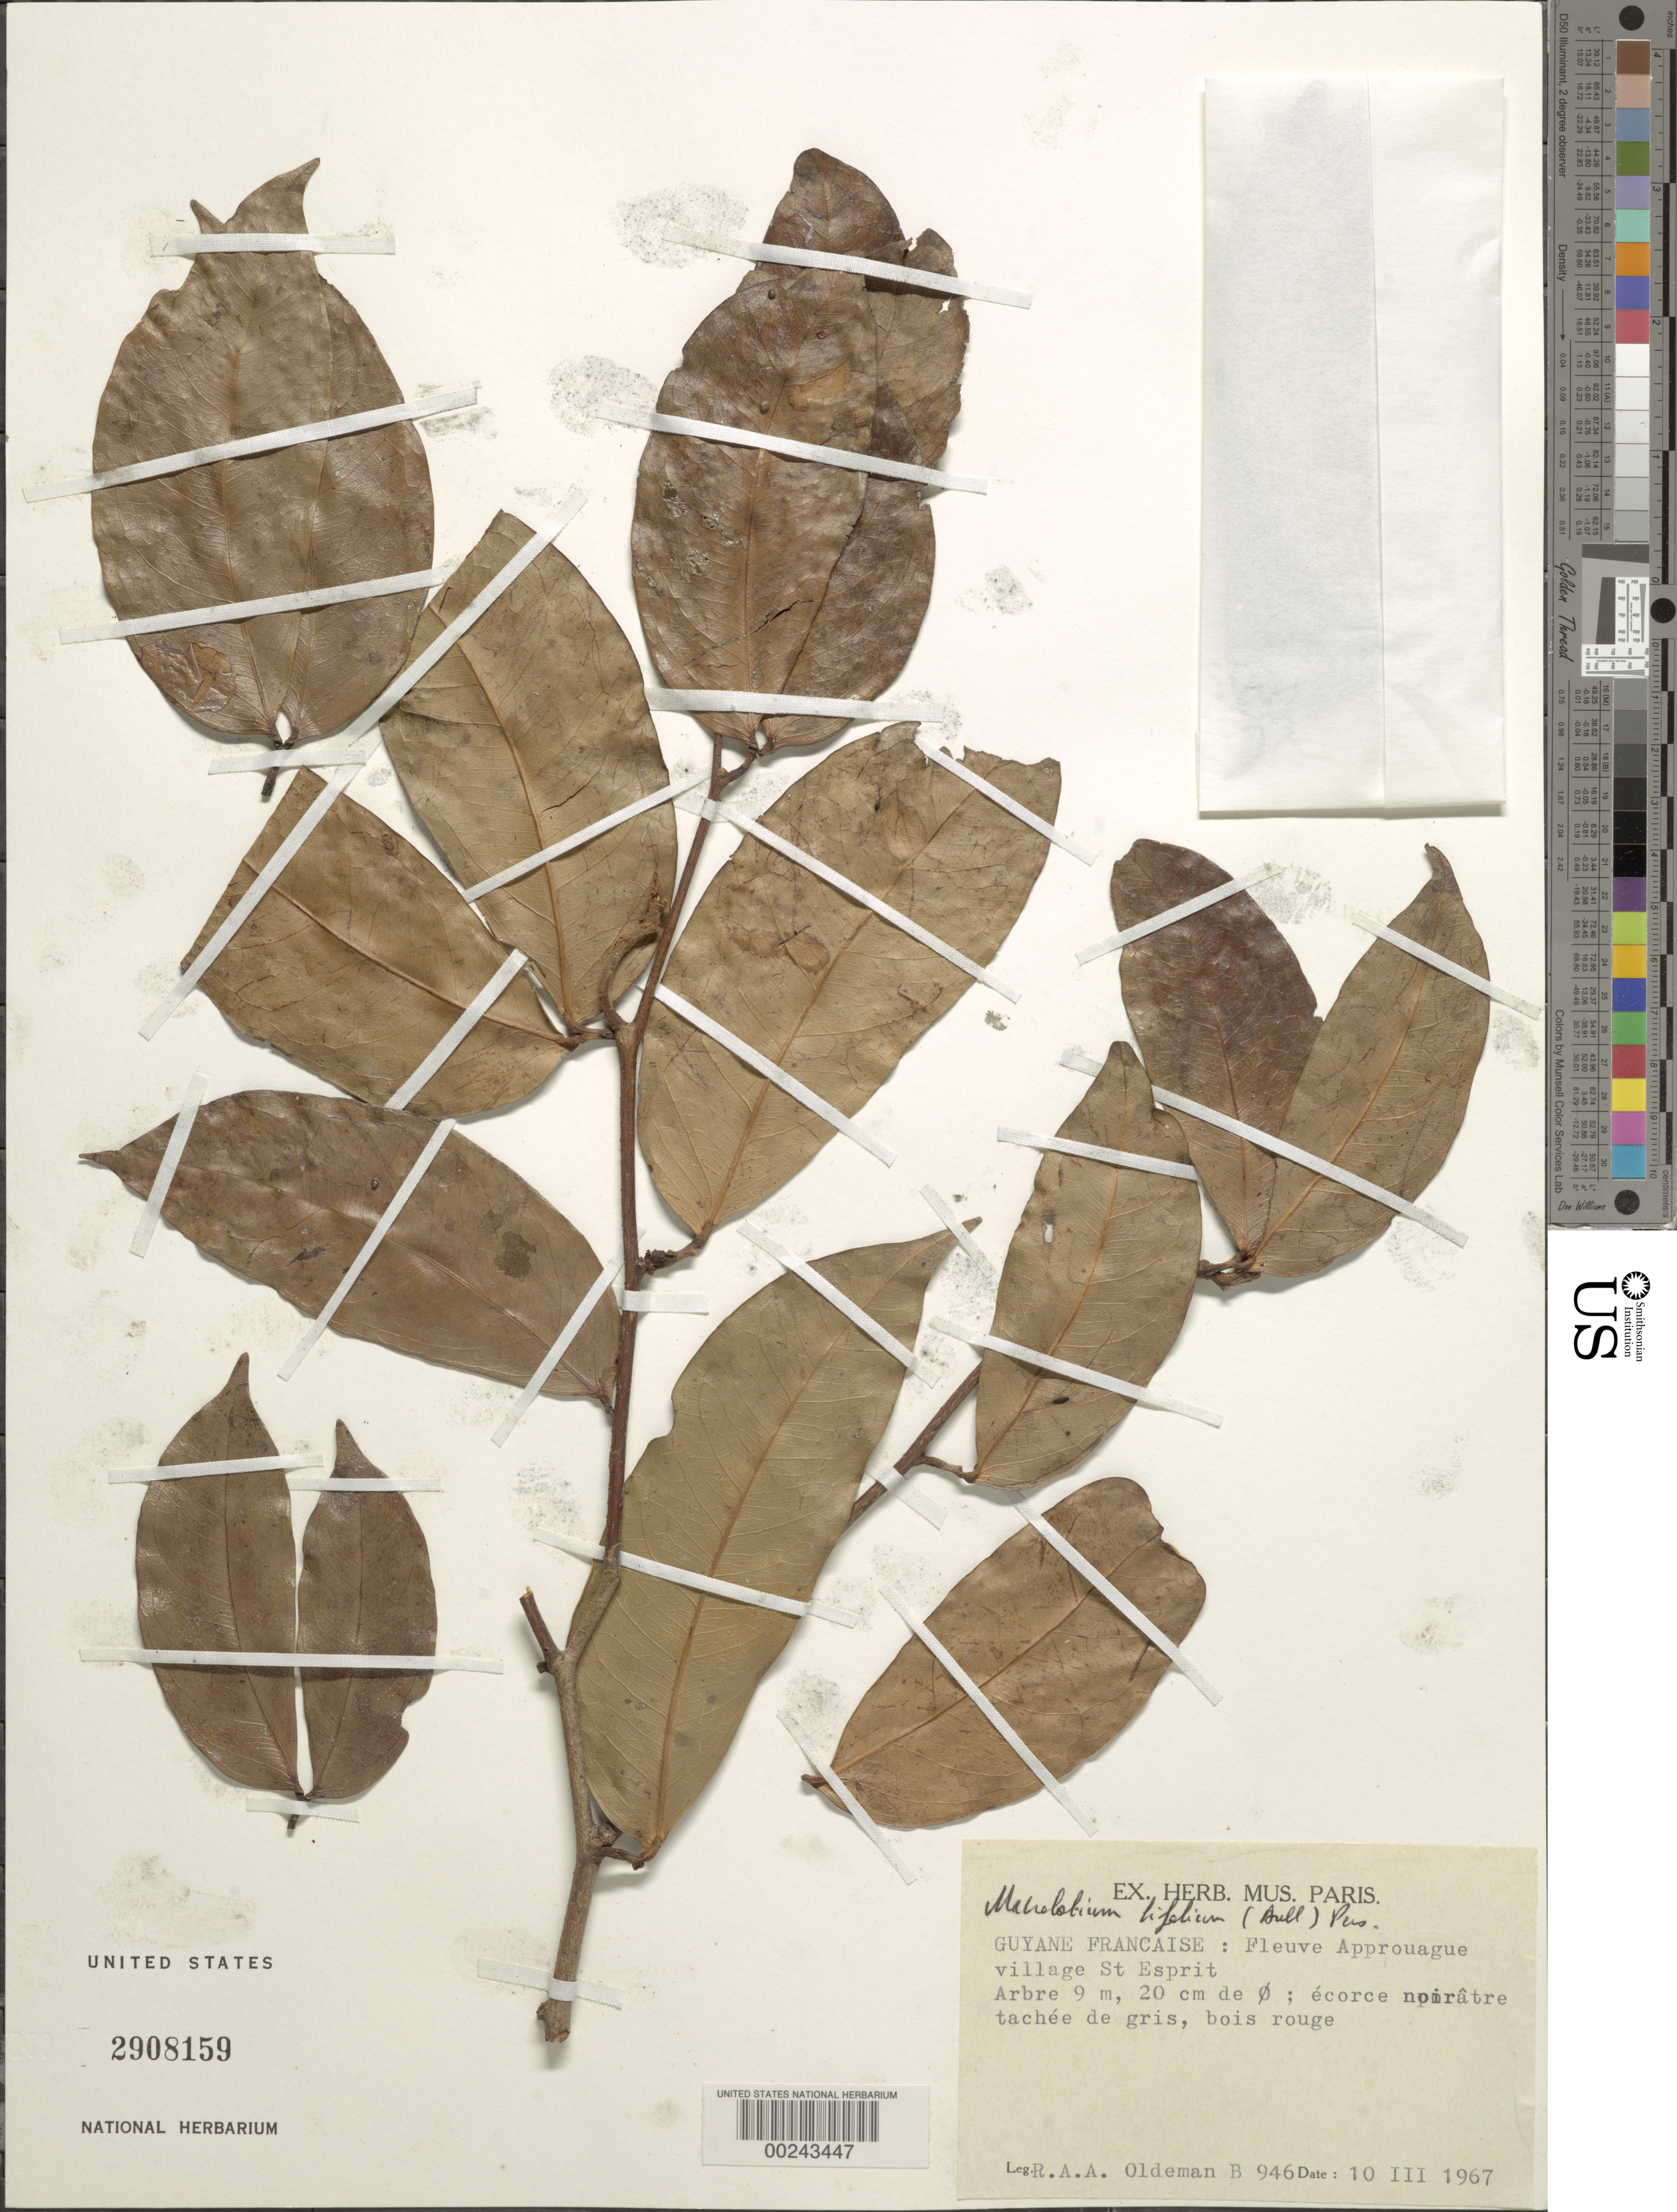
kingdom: Plantae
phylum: Tracheophyta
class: Magnoliopsida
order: Fabales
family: Fabaceae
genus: Macrolobium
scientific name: Macrolobium bifolium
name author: (Aubl.) Pers.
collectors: R. Oldeman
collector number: B-946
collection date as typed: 10 Mar 1967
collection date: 1967-03-10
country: French Guiana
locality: Fleuve approuague village st esprit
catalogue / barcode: US 2908159